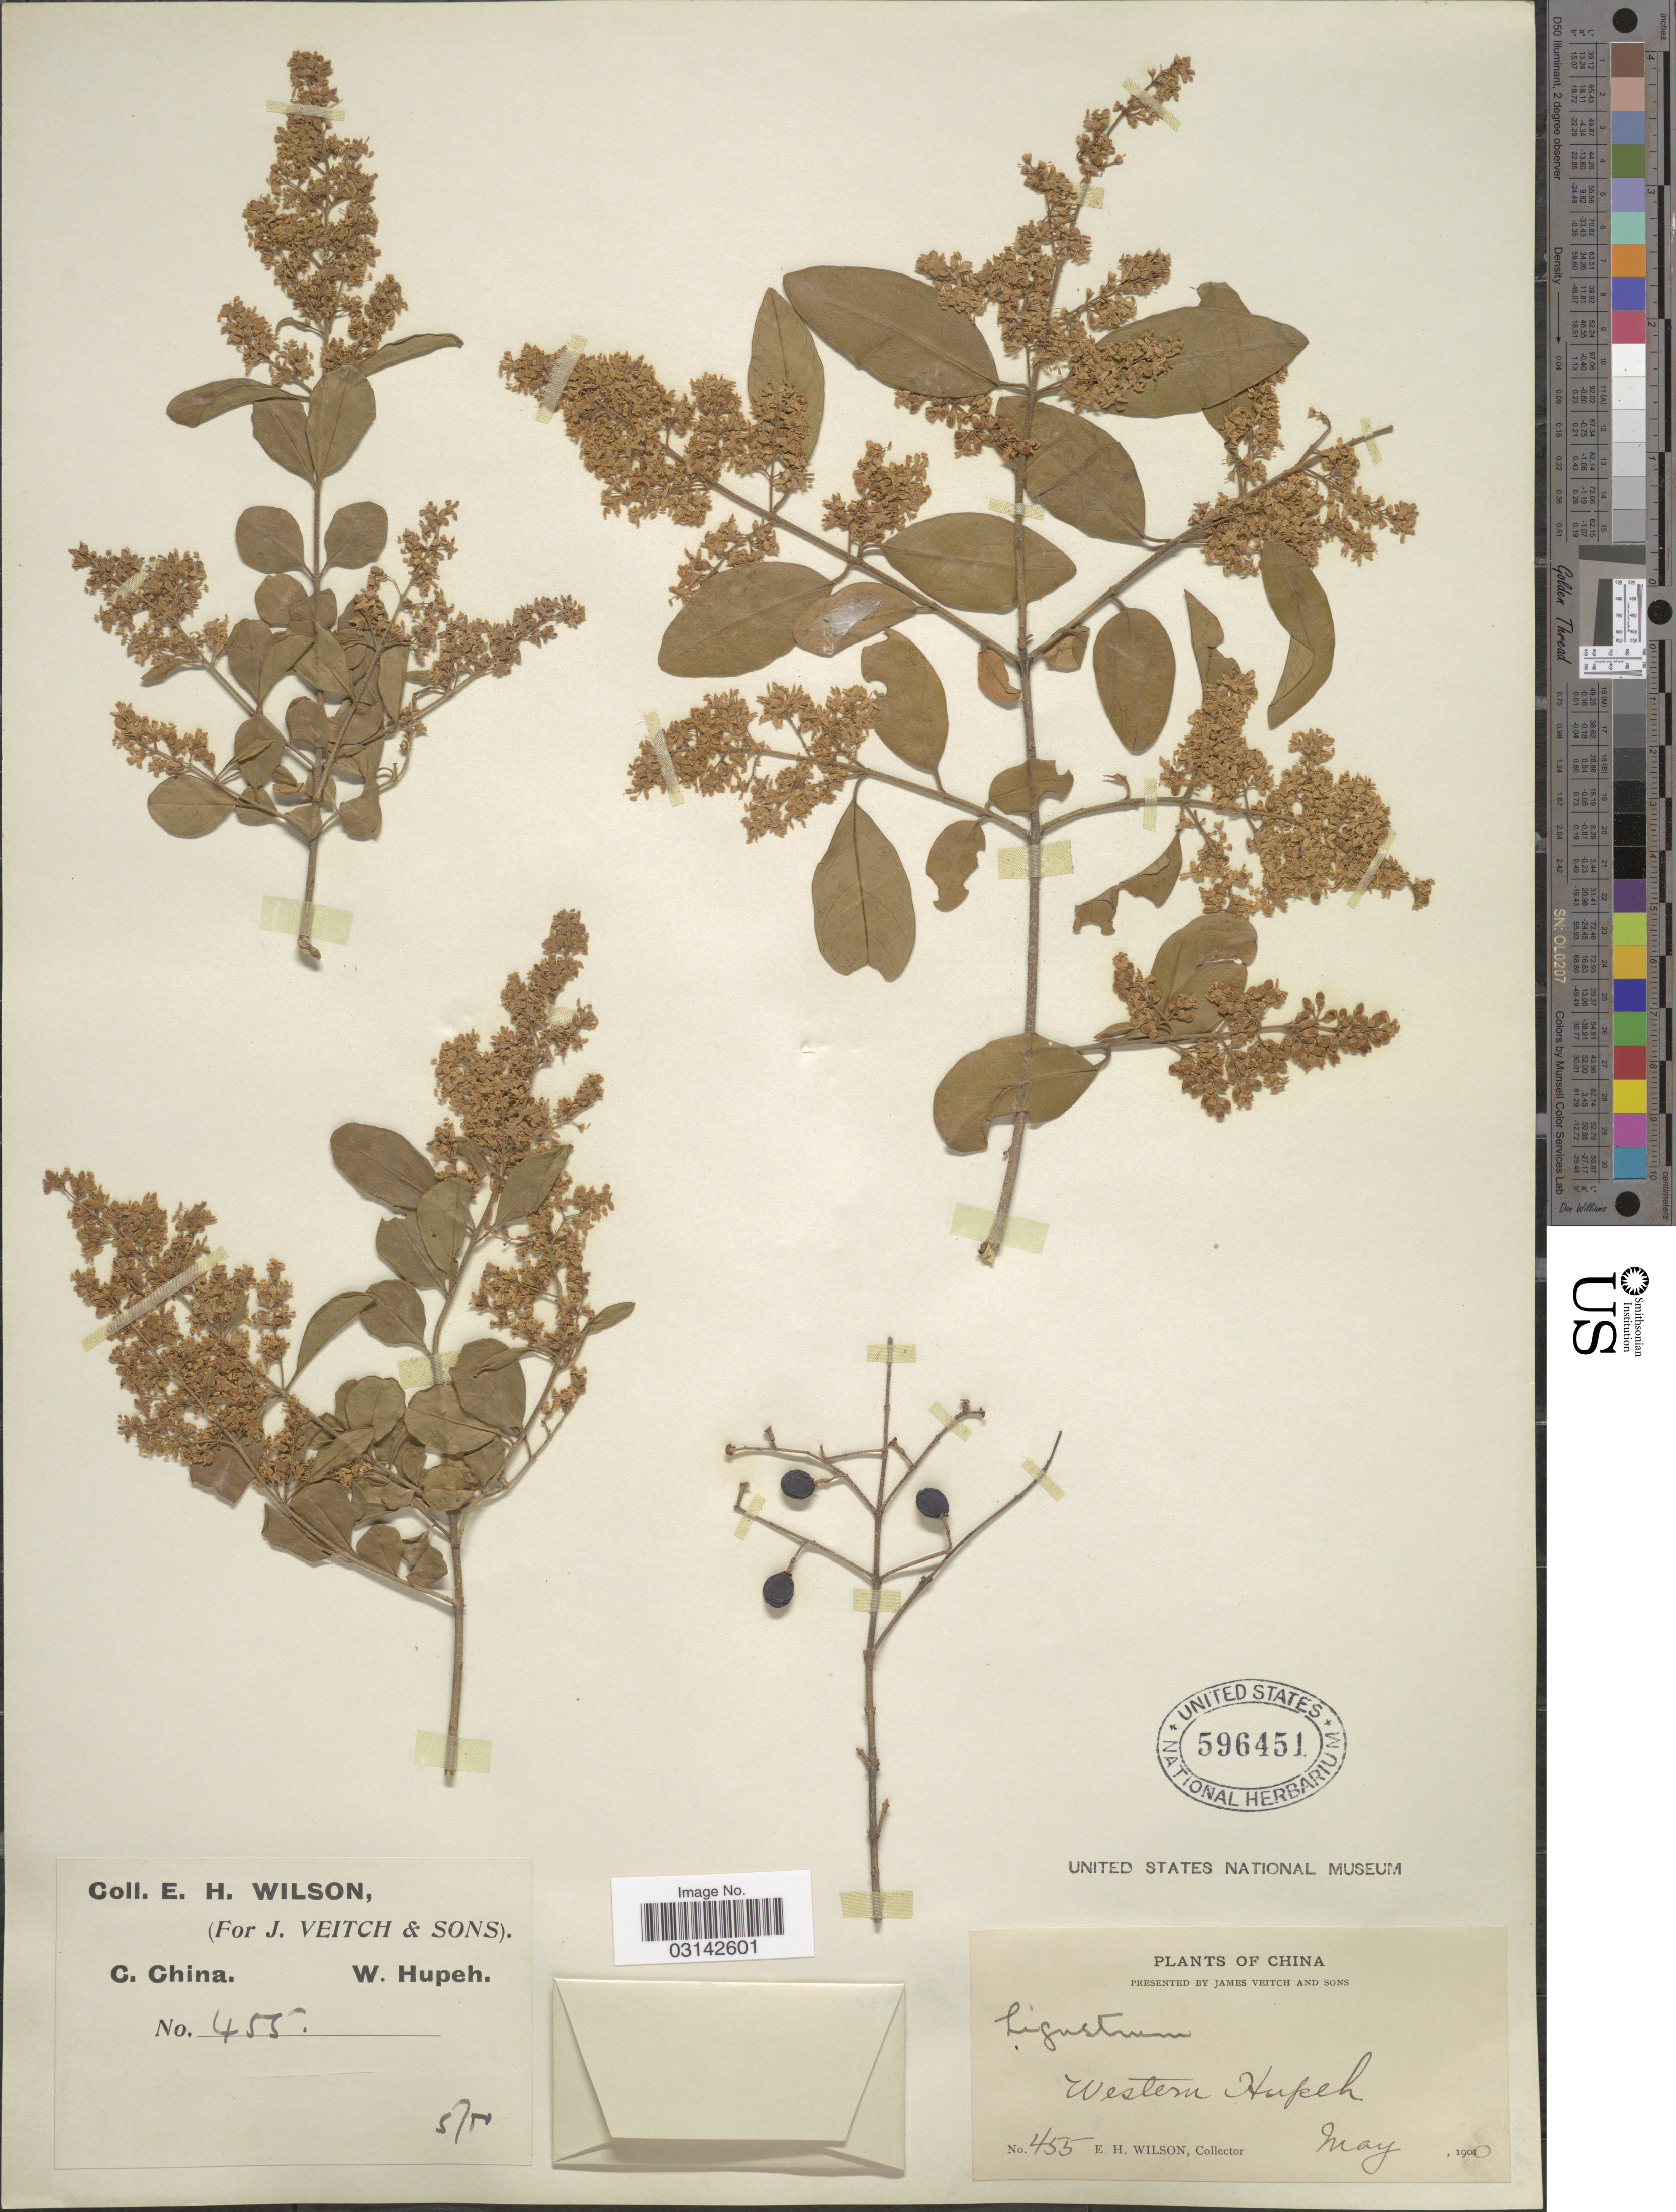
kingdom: Plantae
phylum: Tracheophyta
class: Magnoliopsida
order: Lamiales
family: Oleaceae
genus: Ligustrum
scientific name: Ligustrum sp.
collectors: E. Wilson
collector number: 455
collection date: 1900-05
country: China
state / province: Hubei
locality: C. China, Western Hupeh.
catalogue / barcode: US 596451